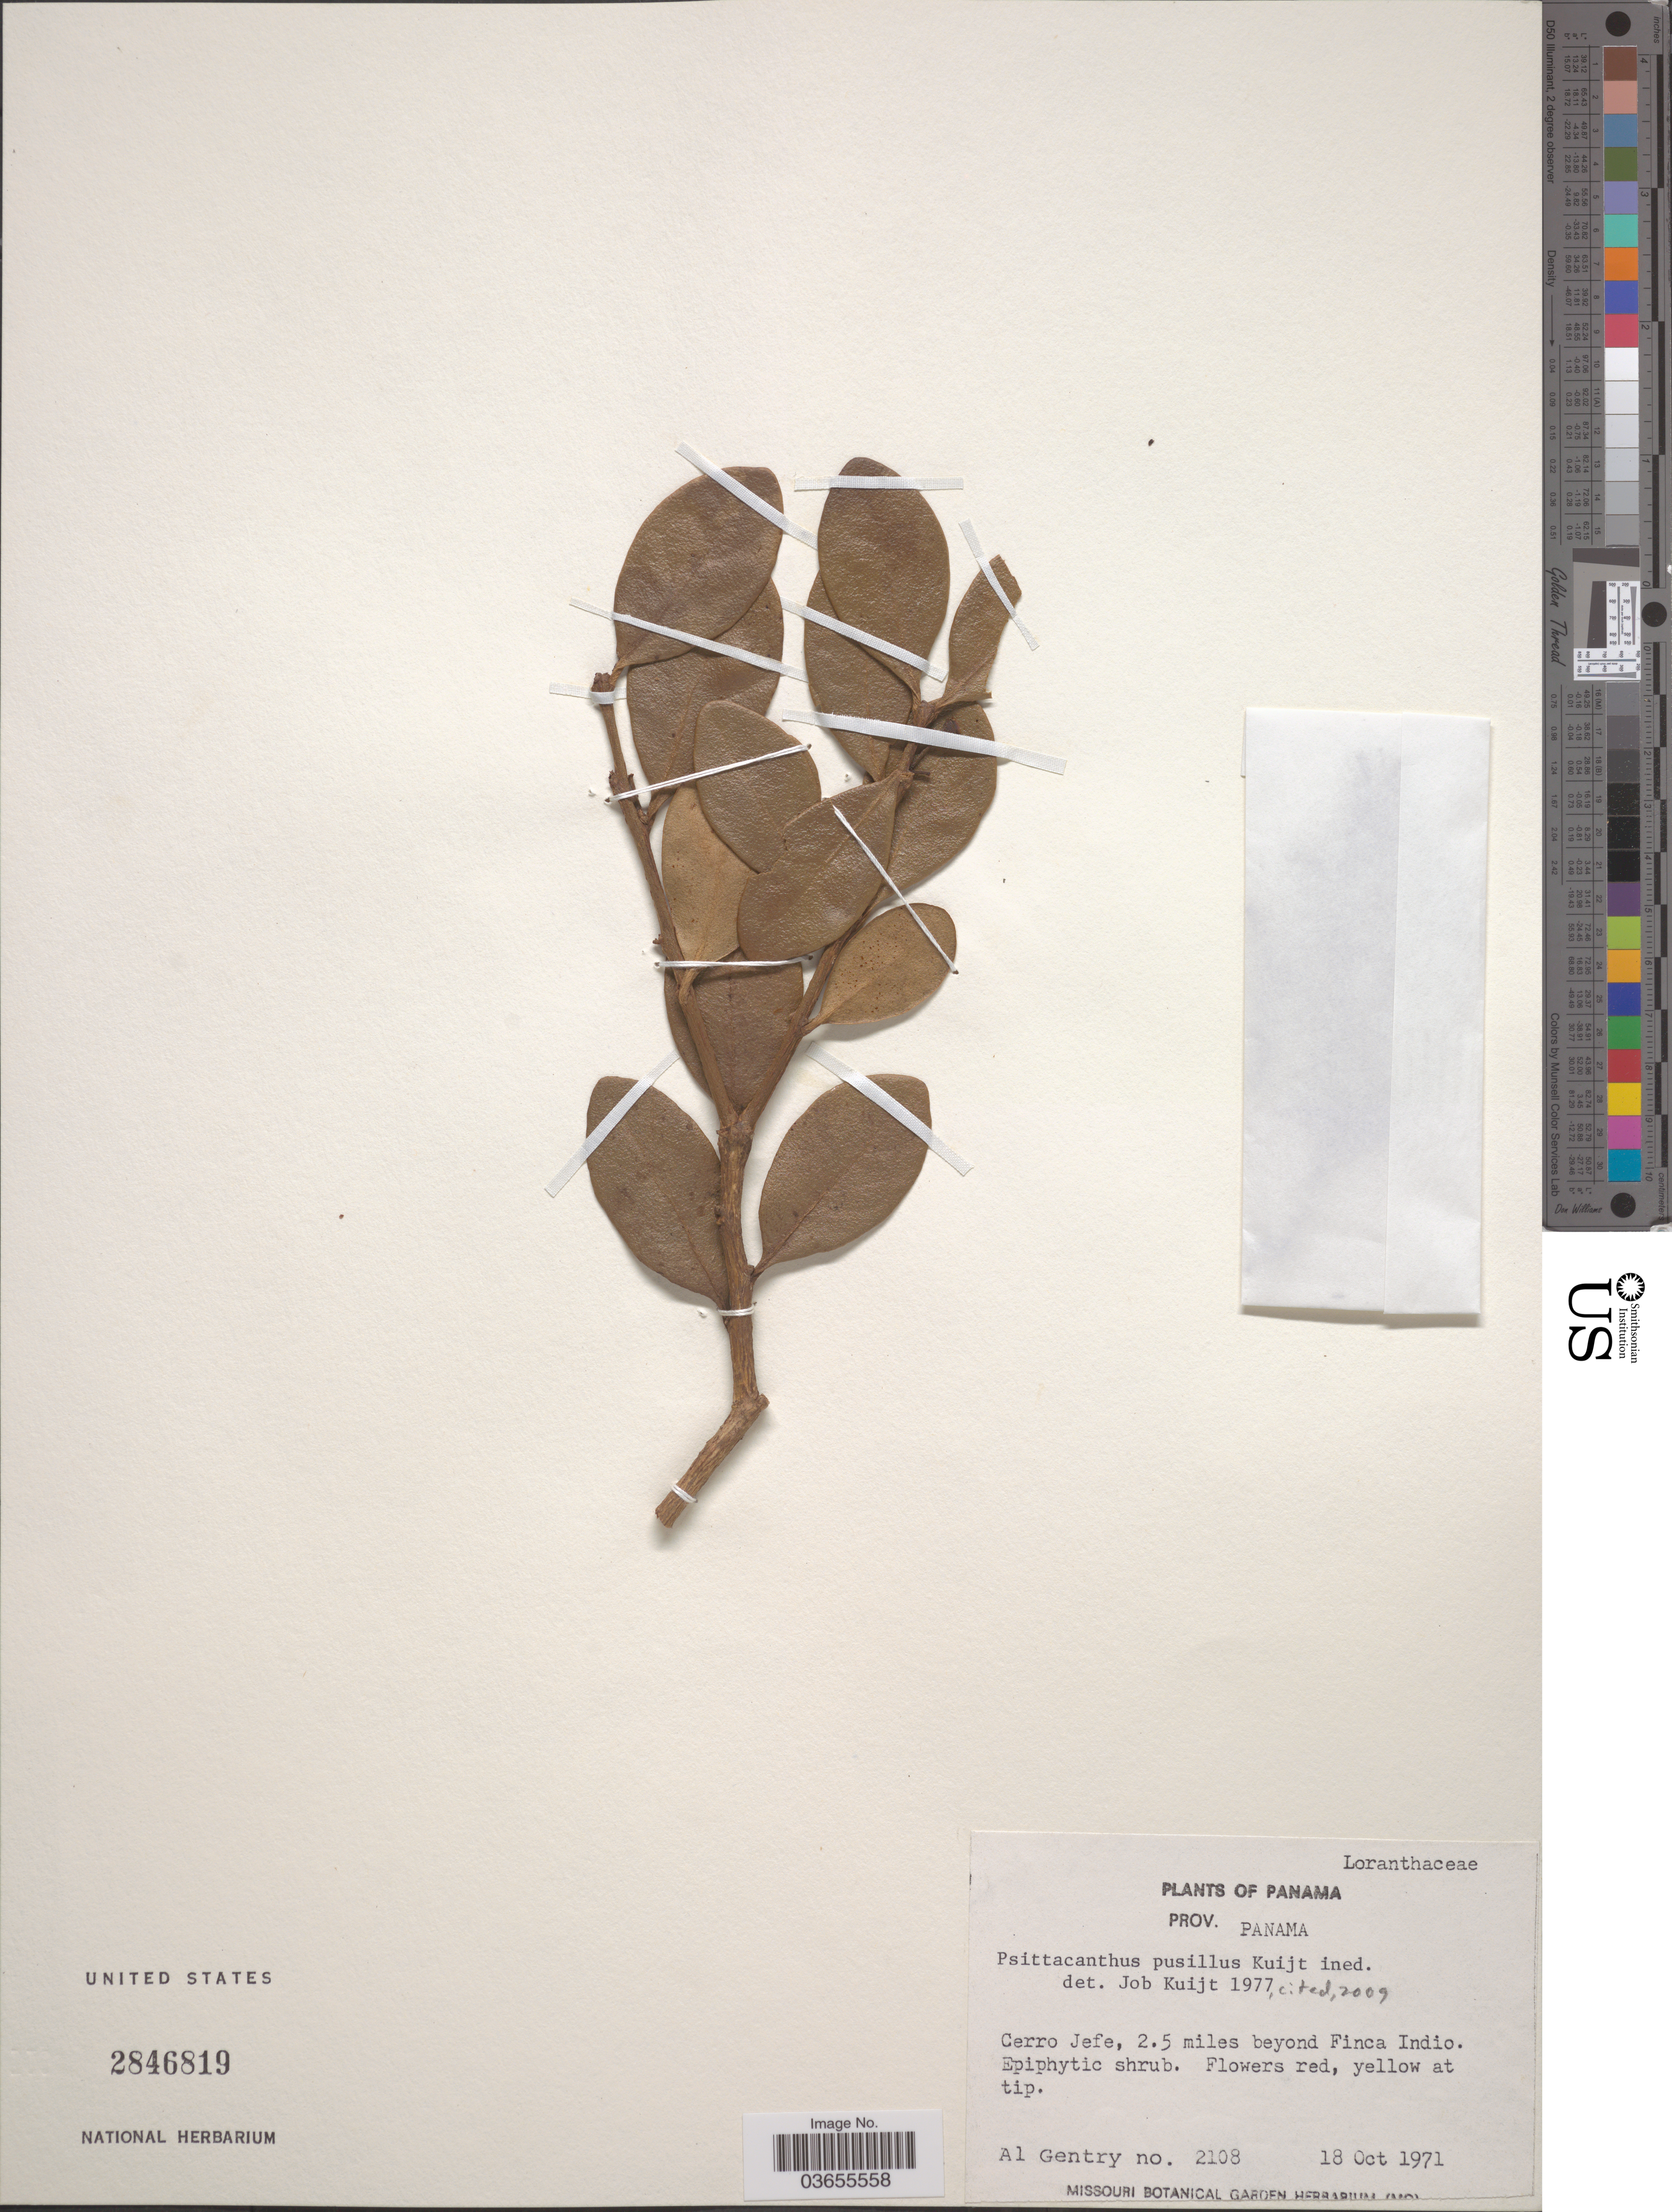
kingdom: Plantae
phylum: Tracheophyta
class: Magnoliopsida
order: Santalales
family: Loranthaceae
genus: Psittacanthus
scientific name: Psittacanthus pusillus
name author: Kuijt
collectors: A. H. Gentry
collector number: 2108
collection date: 1971-10-18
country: Panama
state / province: Panamá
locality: Cerro Jefe, 2.5 miles beyond Finca Indio.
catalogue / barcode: US 2846819